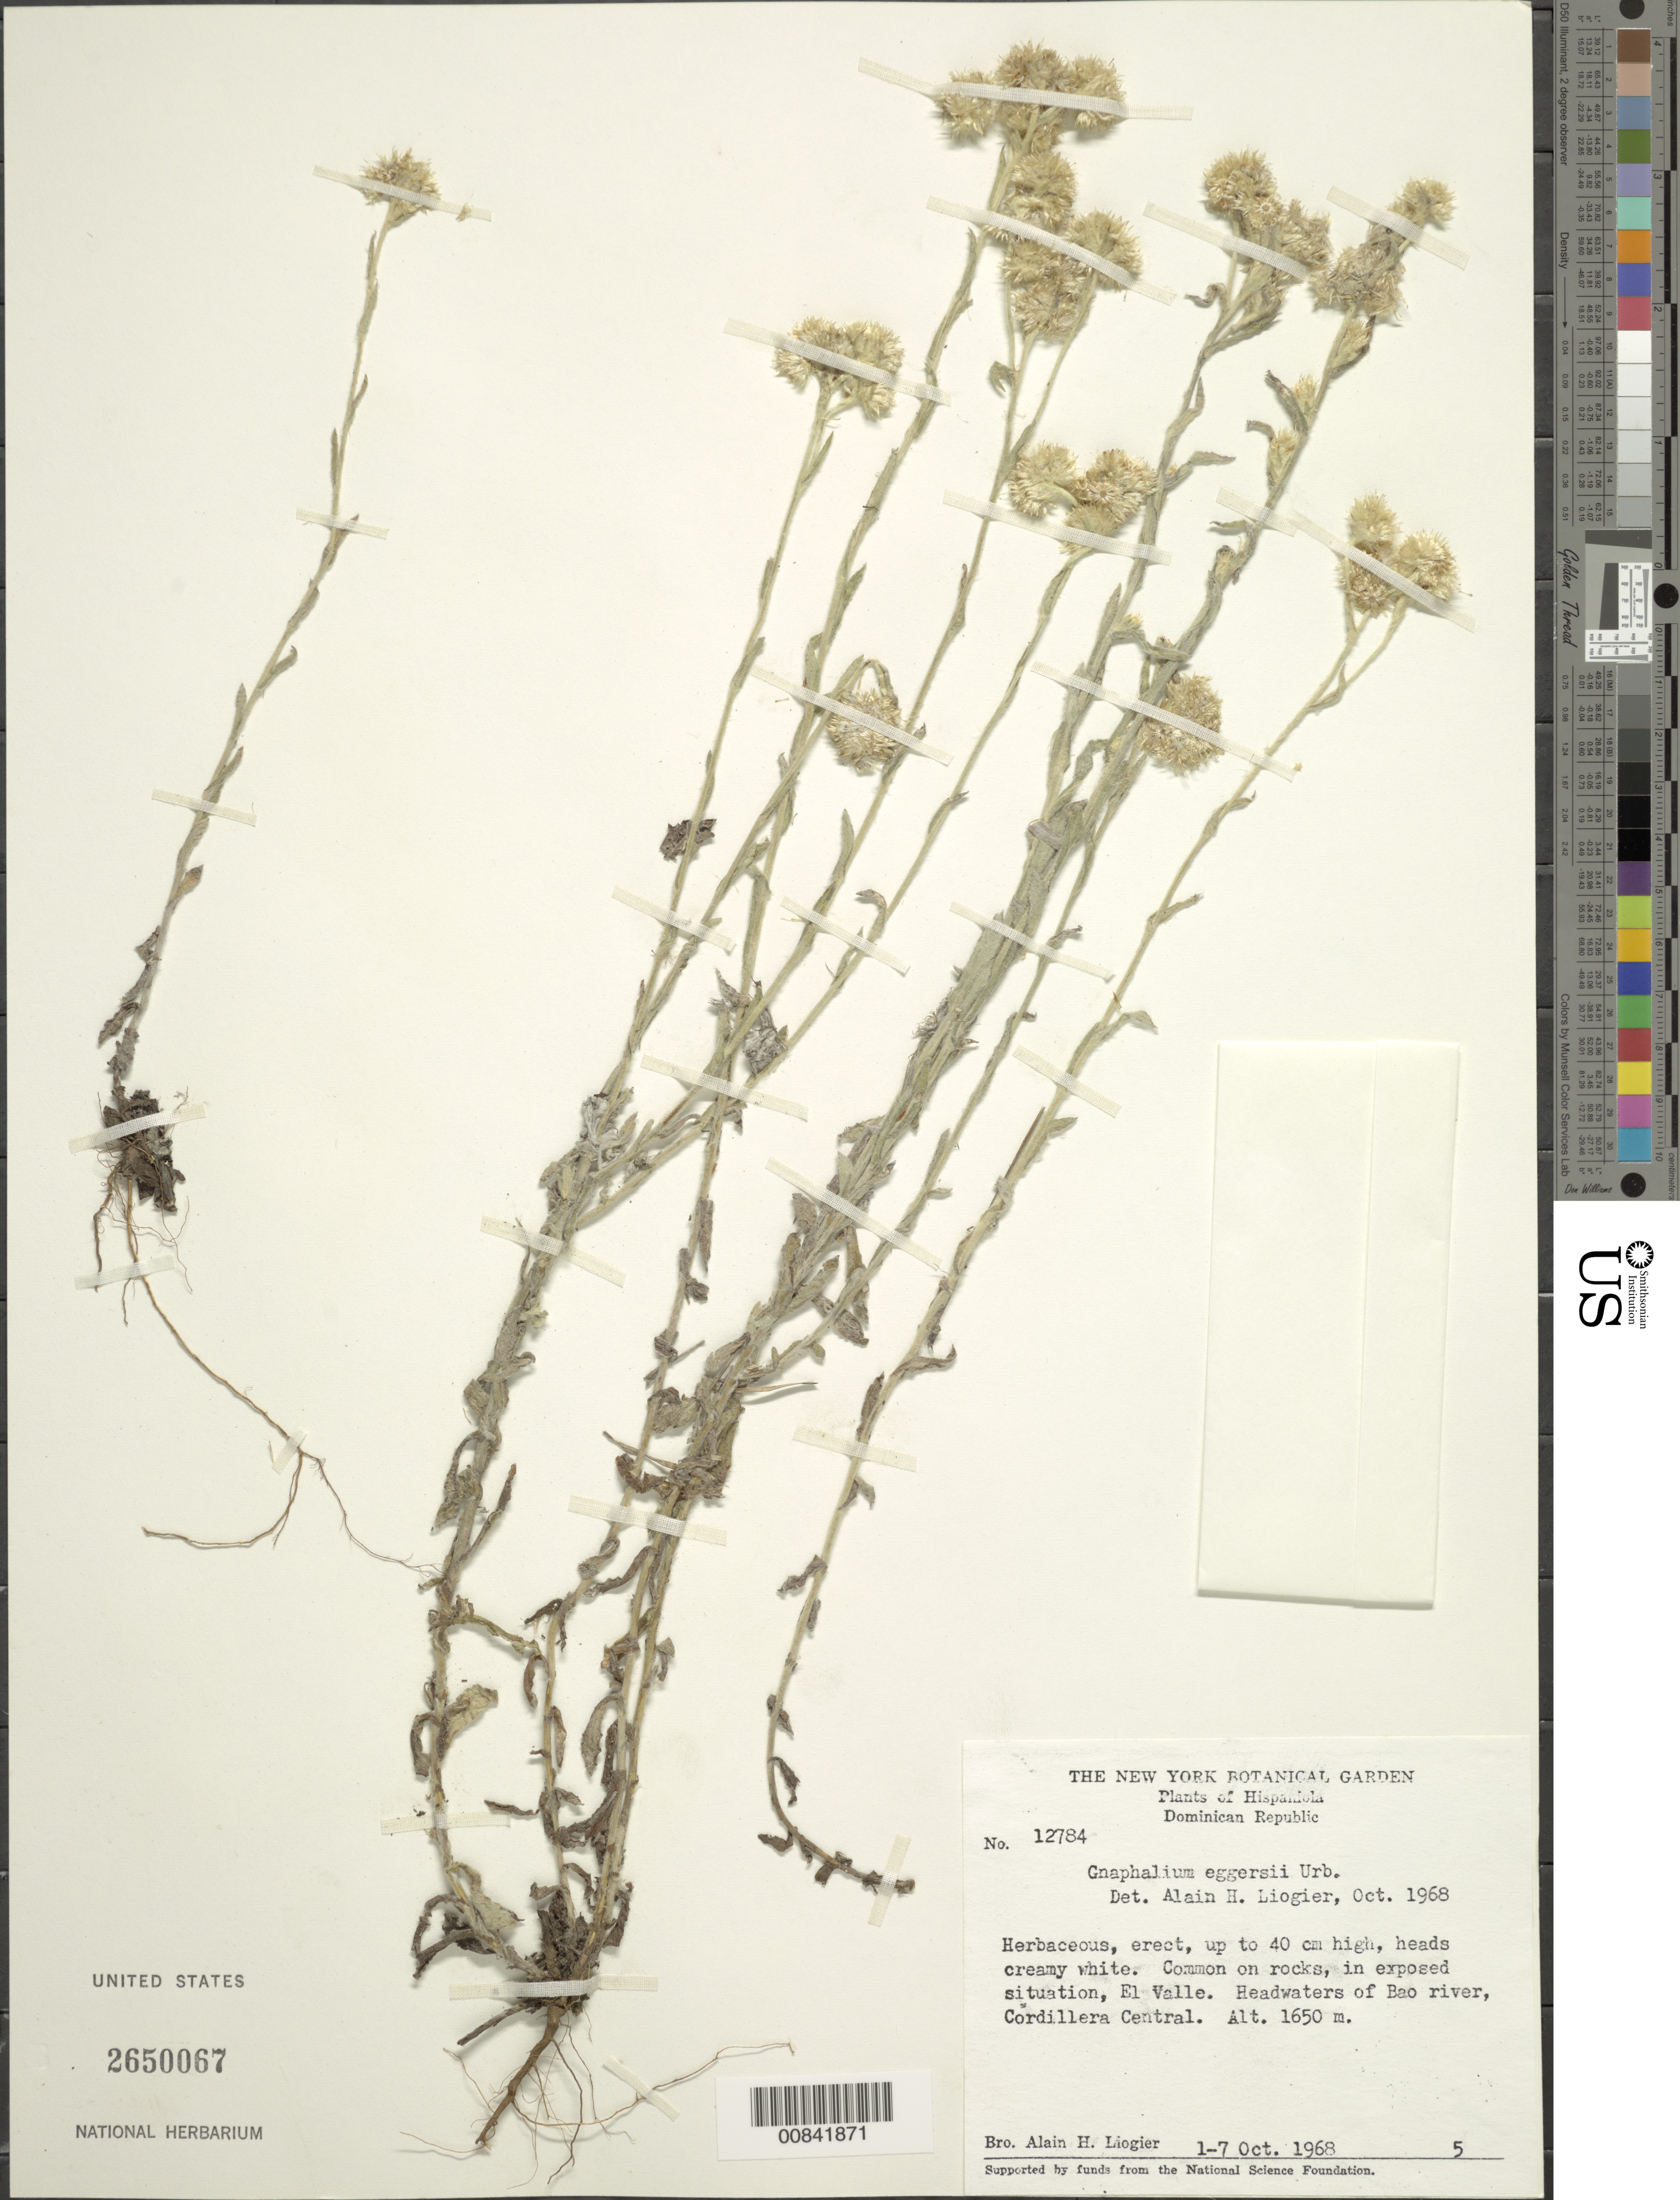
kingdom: Plantae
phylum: Tracheophyta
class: Magnoliopsida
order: Asterales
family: Asteraceae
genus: Pseudognaphalium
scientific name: Pseudognaphalium eggersii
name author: (Urb.) Anderb.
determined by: Nesom, Guy L.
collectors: A. H. Liogier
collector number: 12784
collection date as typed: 01 Oct 1968 to 07 Oct 1968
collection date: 1968-10-01/1968-10-07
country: Dominican Republic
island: Hispaniola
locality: El Valle, headwaters of Bao River, Cordillera Central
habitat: On rocks, in exposed situation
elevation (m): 1650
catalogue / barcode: US 2650067